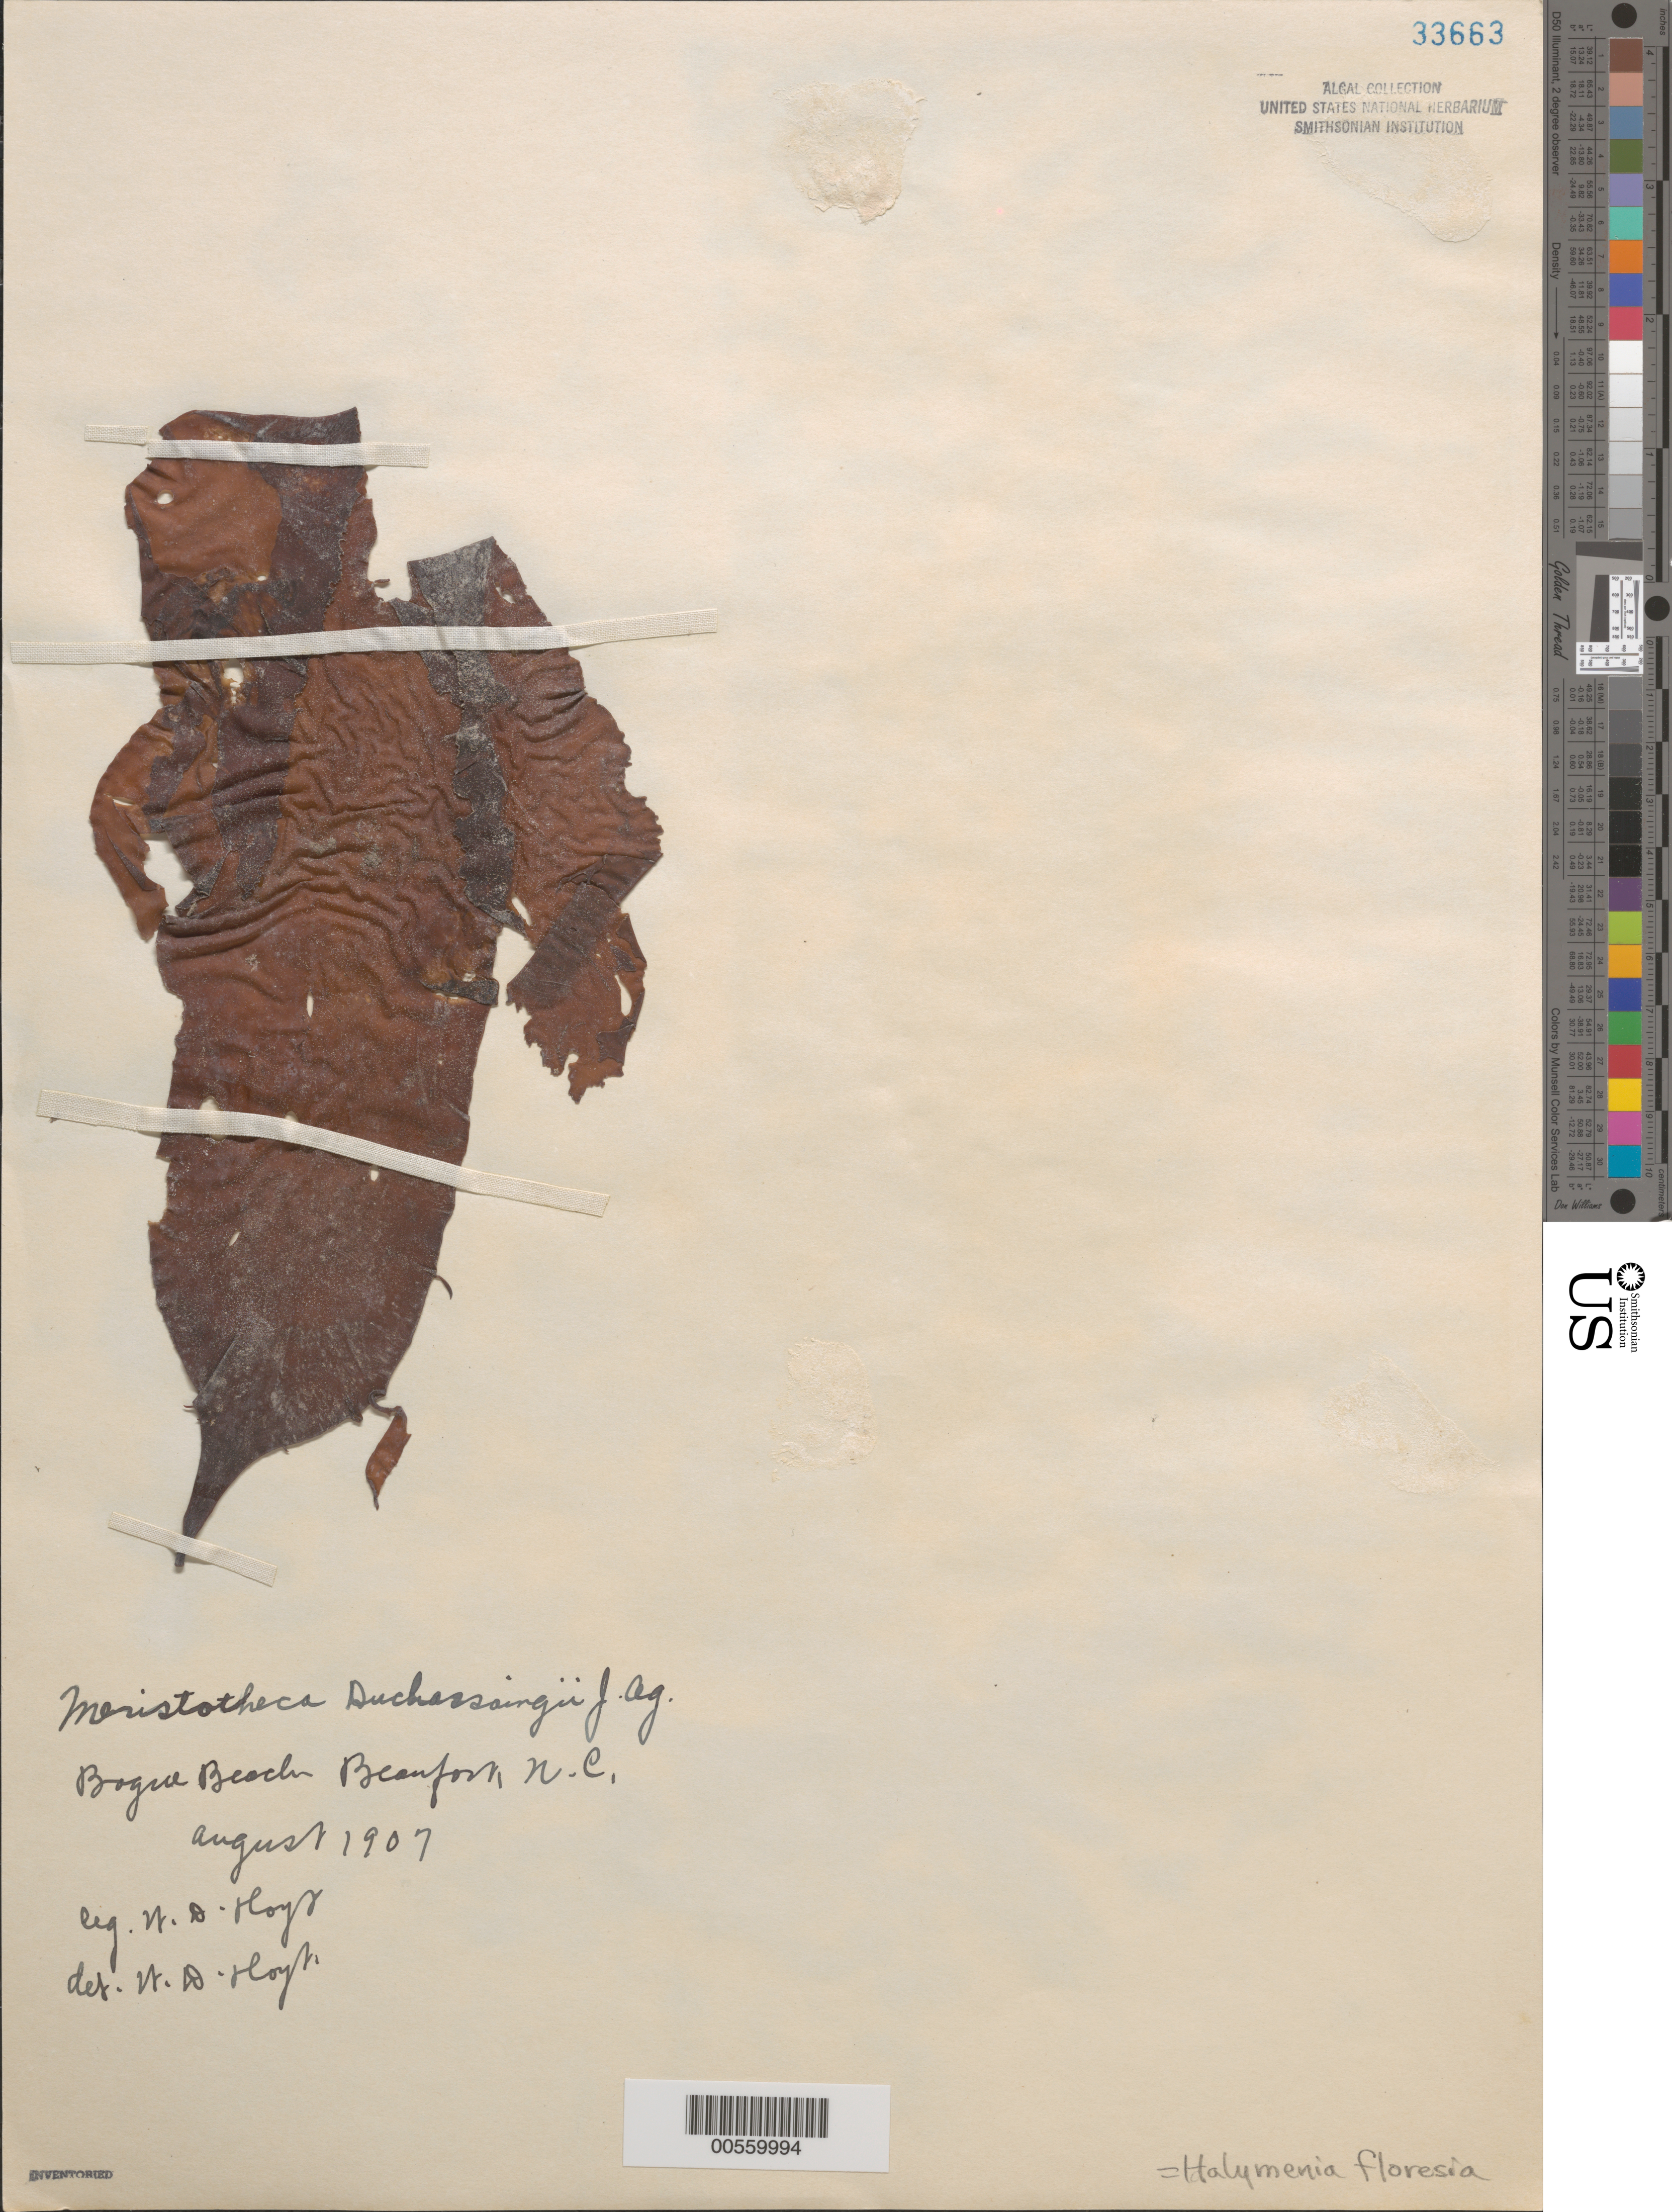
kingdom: Plantae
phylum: Rhodophyta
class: Florideophyceae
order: Halymeniales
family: Halymeniaceae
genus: Halymenia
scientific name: Halymenia floresii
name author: (Clemente) C. Agardh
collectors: W. D. Hoyt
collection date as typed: Aug 1907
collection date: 1907-08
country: United States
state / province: North Carolina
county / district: Carteret County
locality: Beaufort, Bogue Beach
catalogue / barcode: US 33663